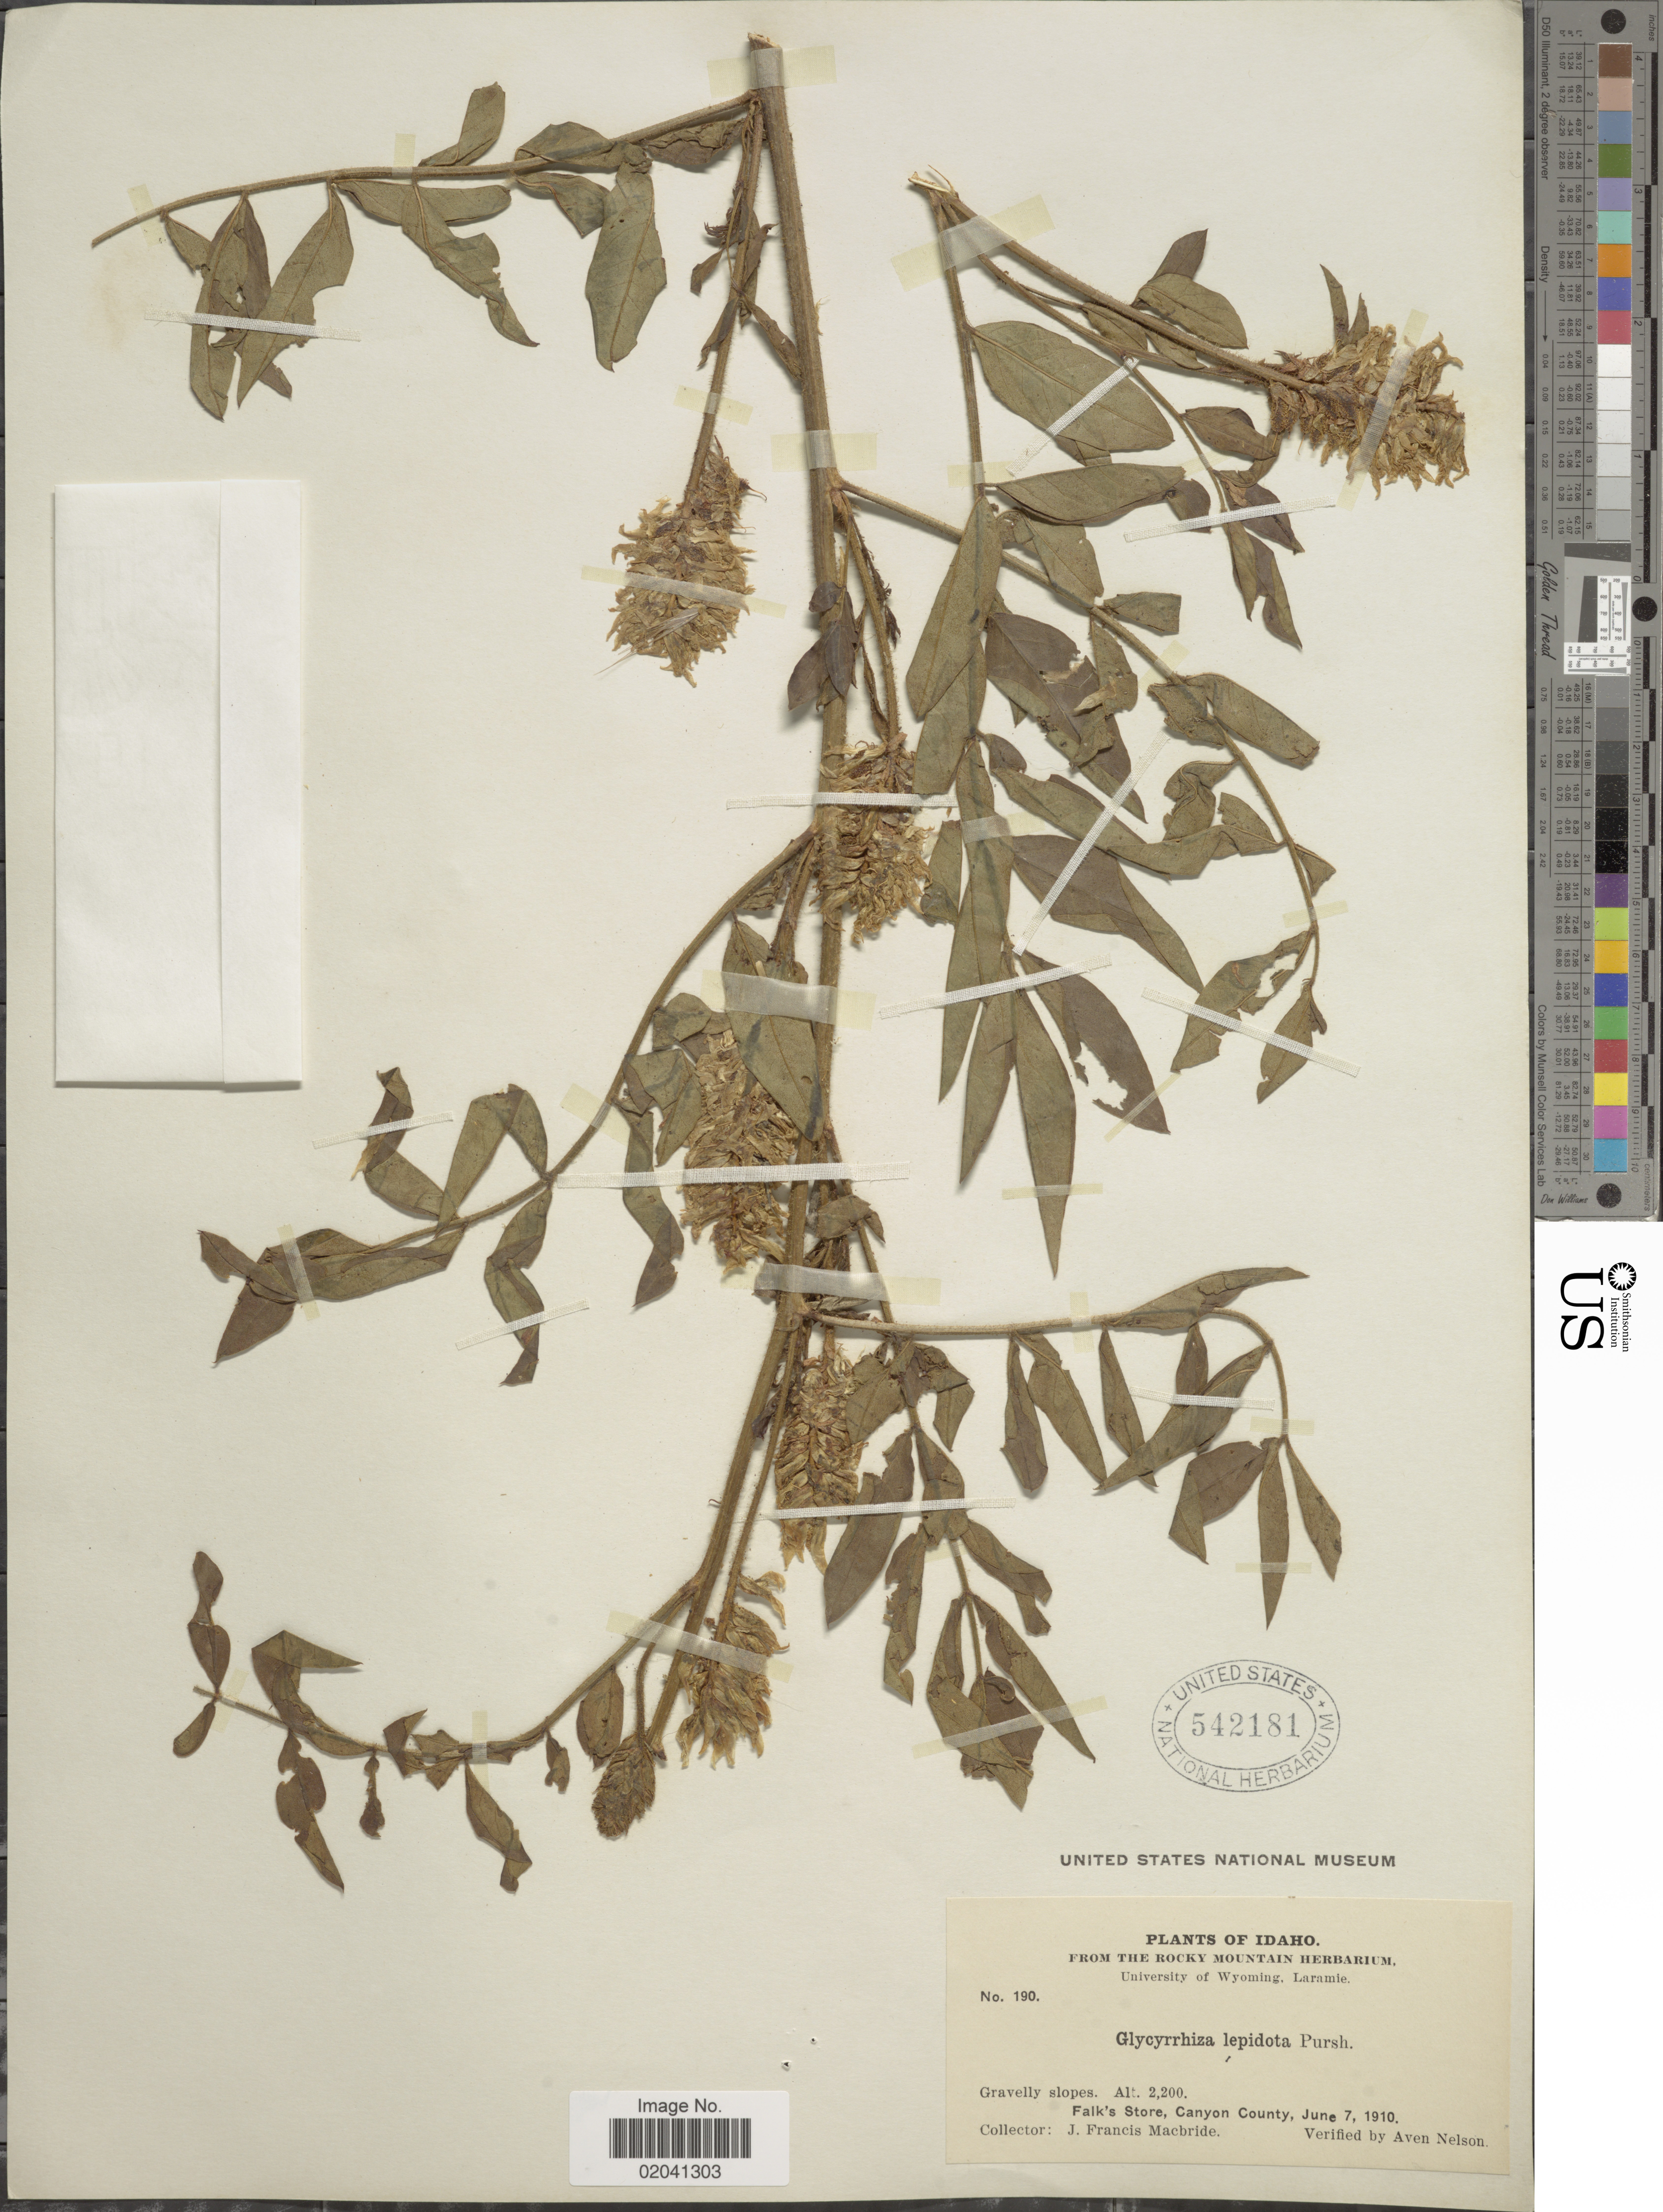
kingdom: Plantae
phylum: Tracheophyta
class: Magnoliopsida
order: Fabales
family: Fabaceae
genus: Glycyrrhiza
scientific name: Glycyrrhiza lepidota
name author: Pursh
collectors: J. F. Macbride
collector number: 190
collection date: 1910-06-07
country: United States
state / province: Idaho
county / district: Canyon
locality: Falk's Store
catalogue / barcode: US 542181